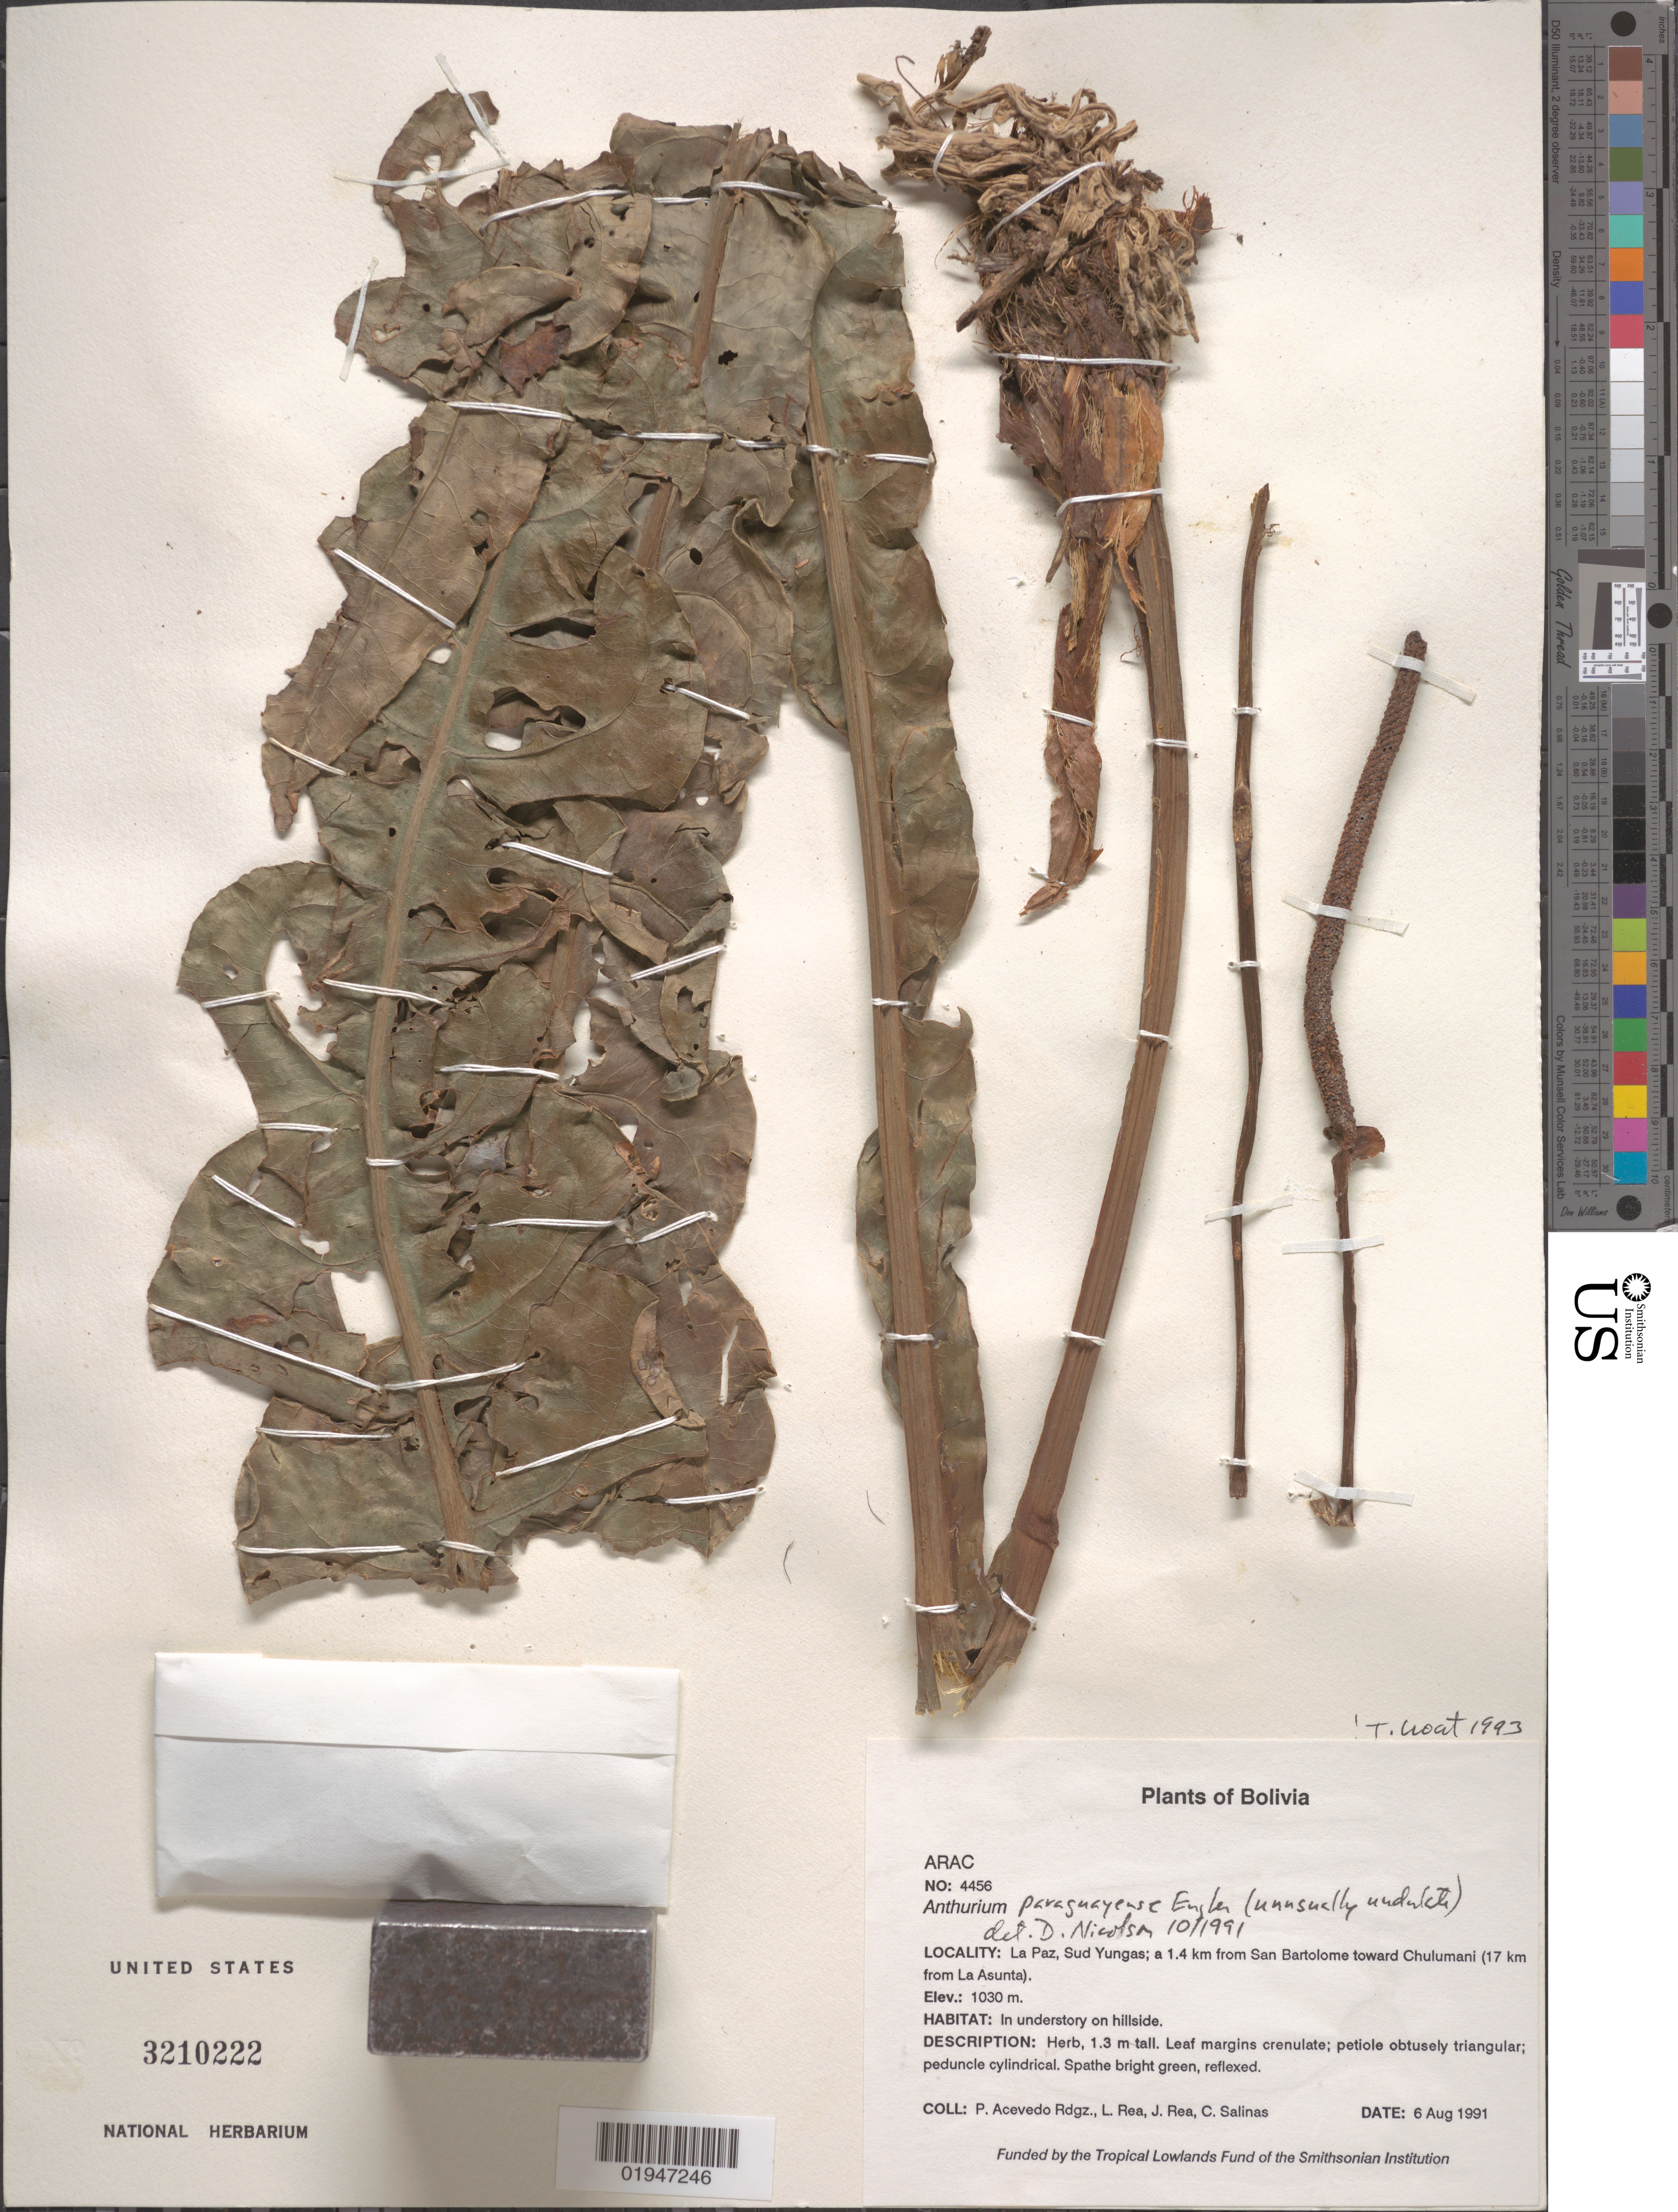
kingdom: Plantae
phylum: Tracheophyta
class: Liliopsida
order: Alismatales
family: Araceae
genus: Anthurium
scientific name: Anthurium paraguayense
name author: Engl.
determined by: Nicolson, Dan H.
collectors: P. Acevedo-Rodr., L. Rea, J. Rea & C. Salinas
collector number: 4456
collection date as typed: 06 Aug 1991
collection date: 1991-08-06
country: Bolivia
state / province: La Paz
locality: Sud Yungas; a 1.4 km from San Bartolome toward Chulumani (17 km from La Asunta).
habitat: In understory on hillside.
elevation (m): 1030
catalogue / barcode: US 3210222